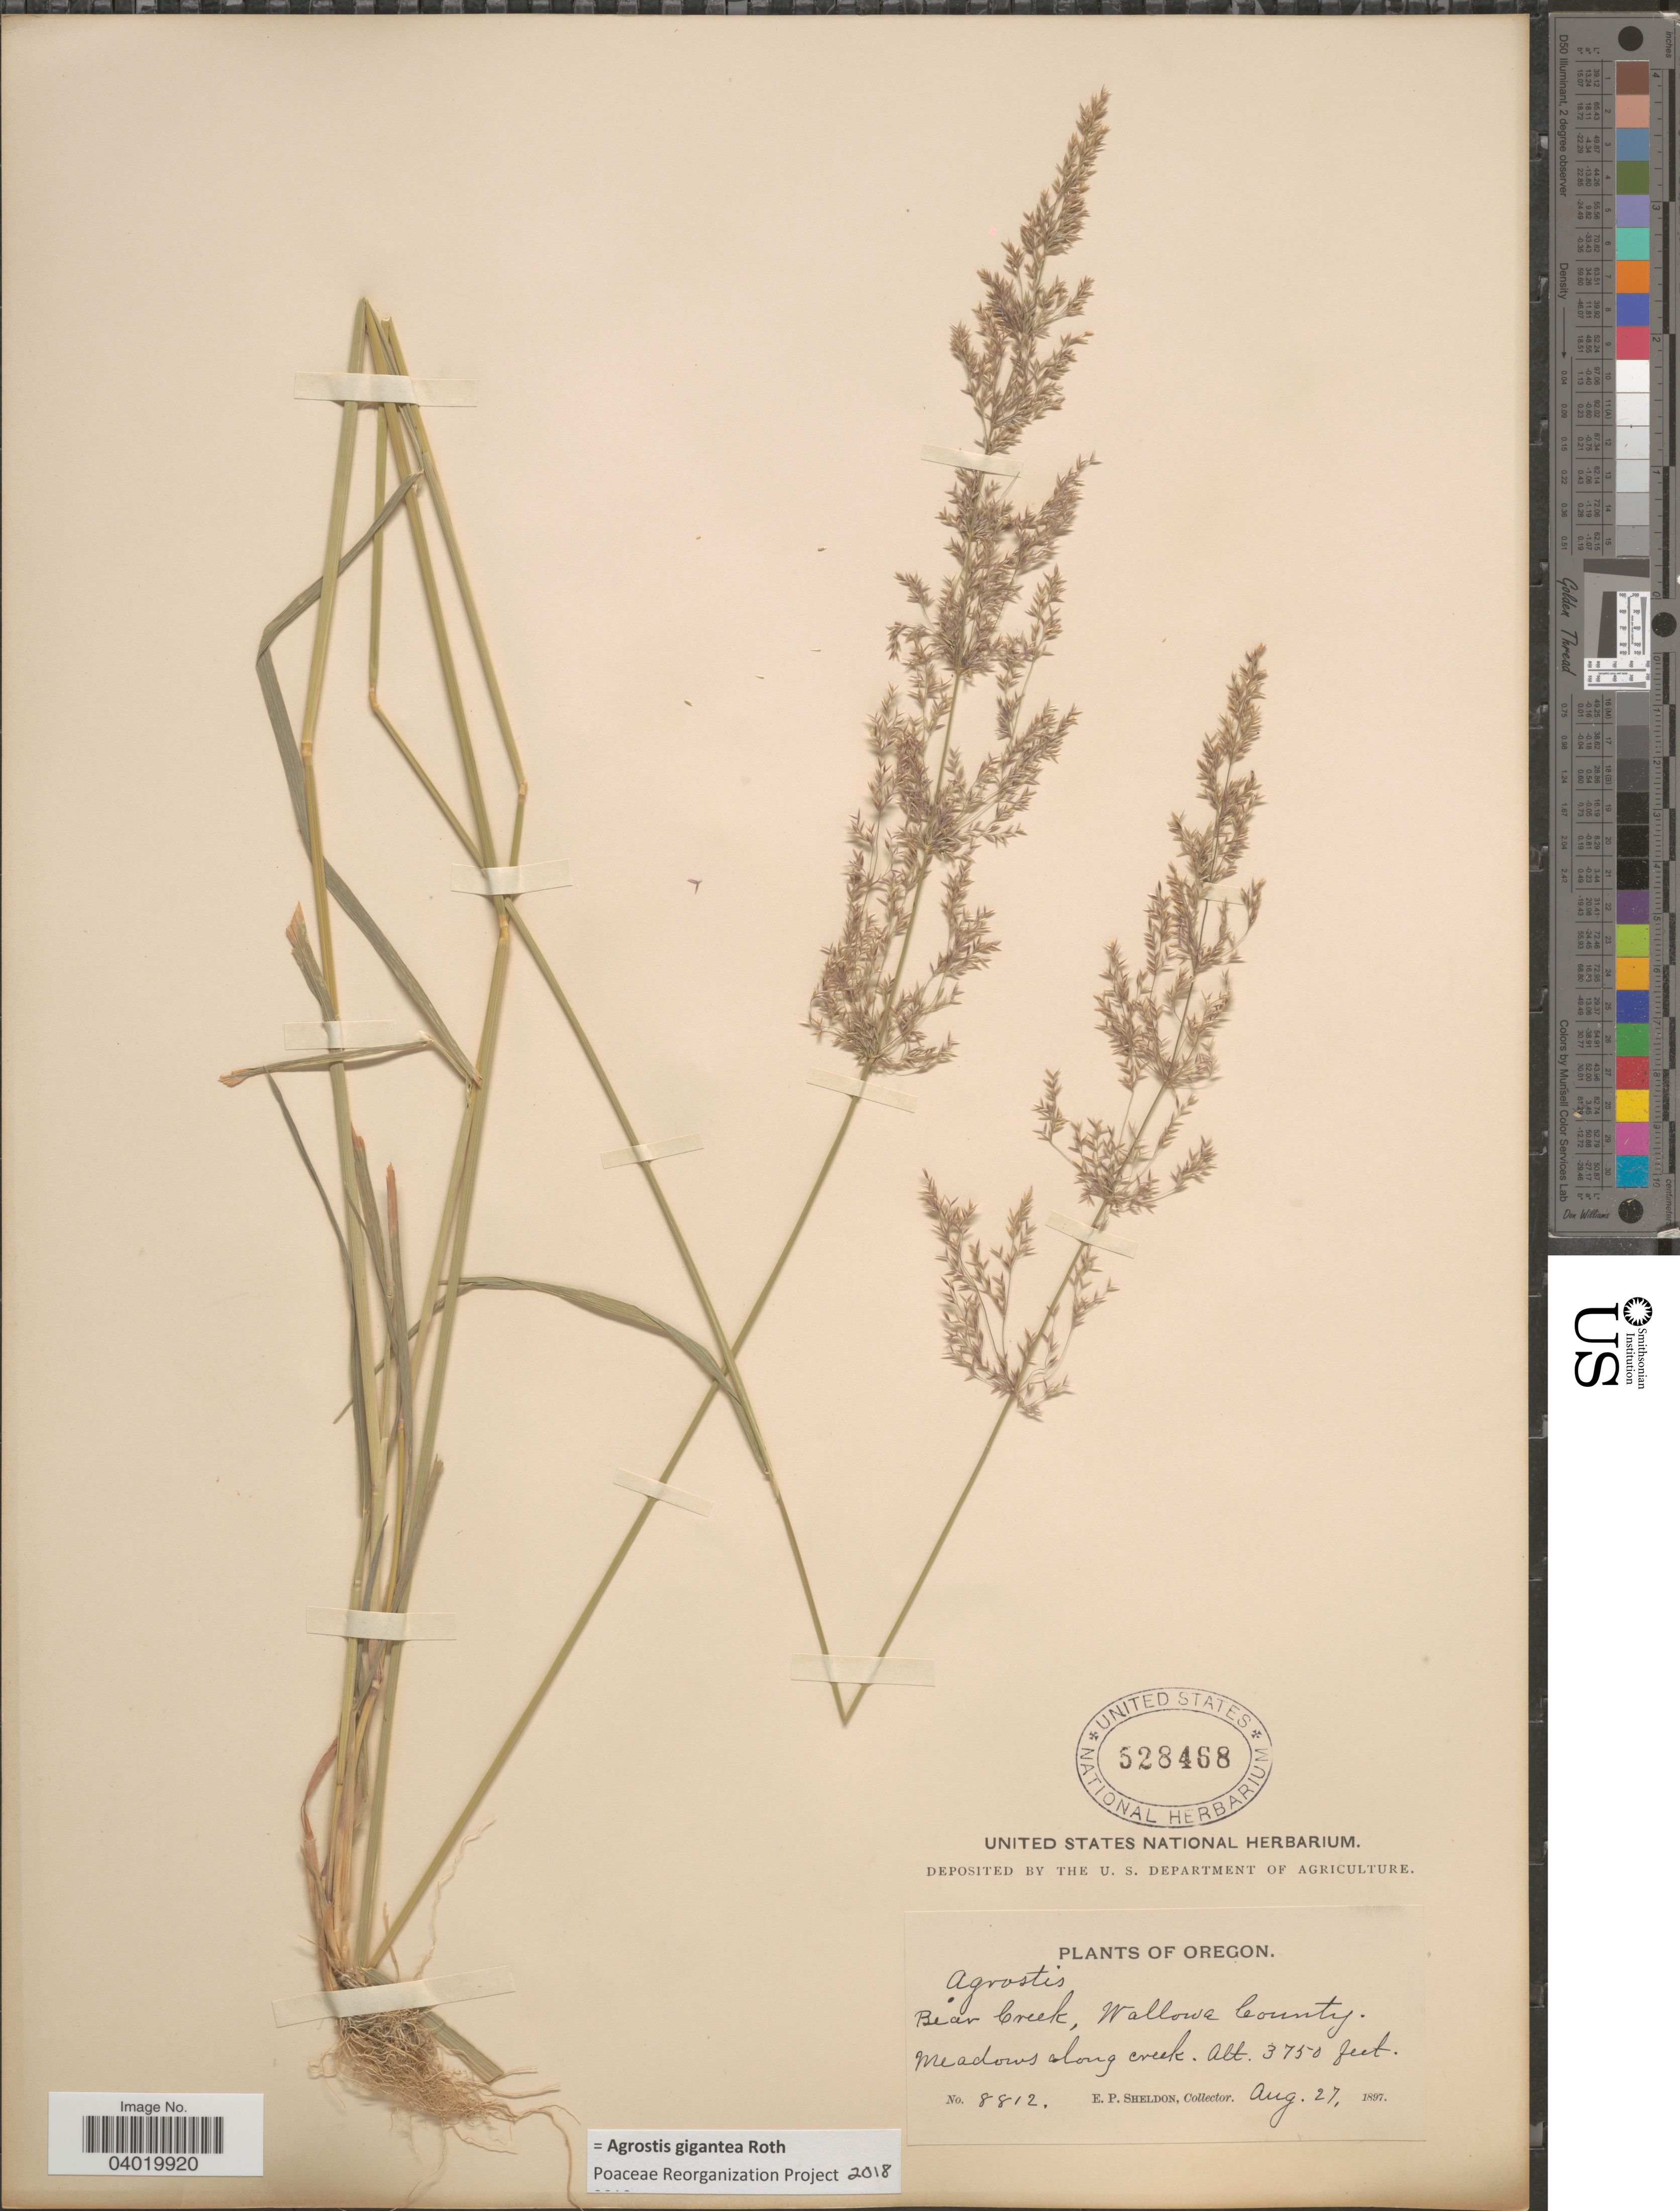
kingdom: Plantae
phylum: Tracheophyta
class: Liliopsida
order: Poales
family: Poaceae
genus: Agrostis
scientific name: Agrostis gigantea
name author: Roth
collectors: E. P. Sheldon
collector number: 8812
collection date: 1897-08-27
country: United States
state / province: Oregon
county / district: Wallowa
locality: Bear Creek, Wallowa County. Meadows along creek.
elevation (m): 1143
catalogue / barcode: US 528468